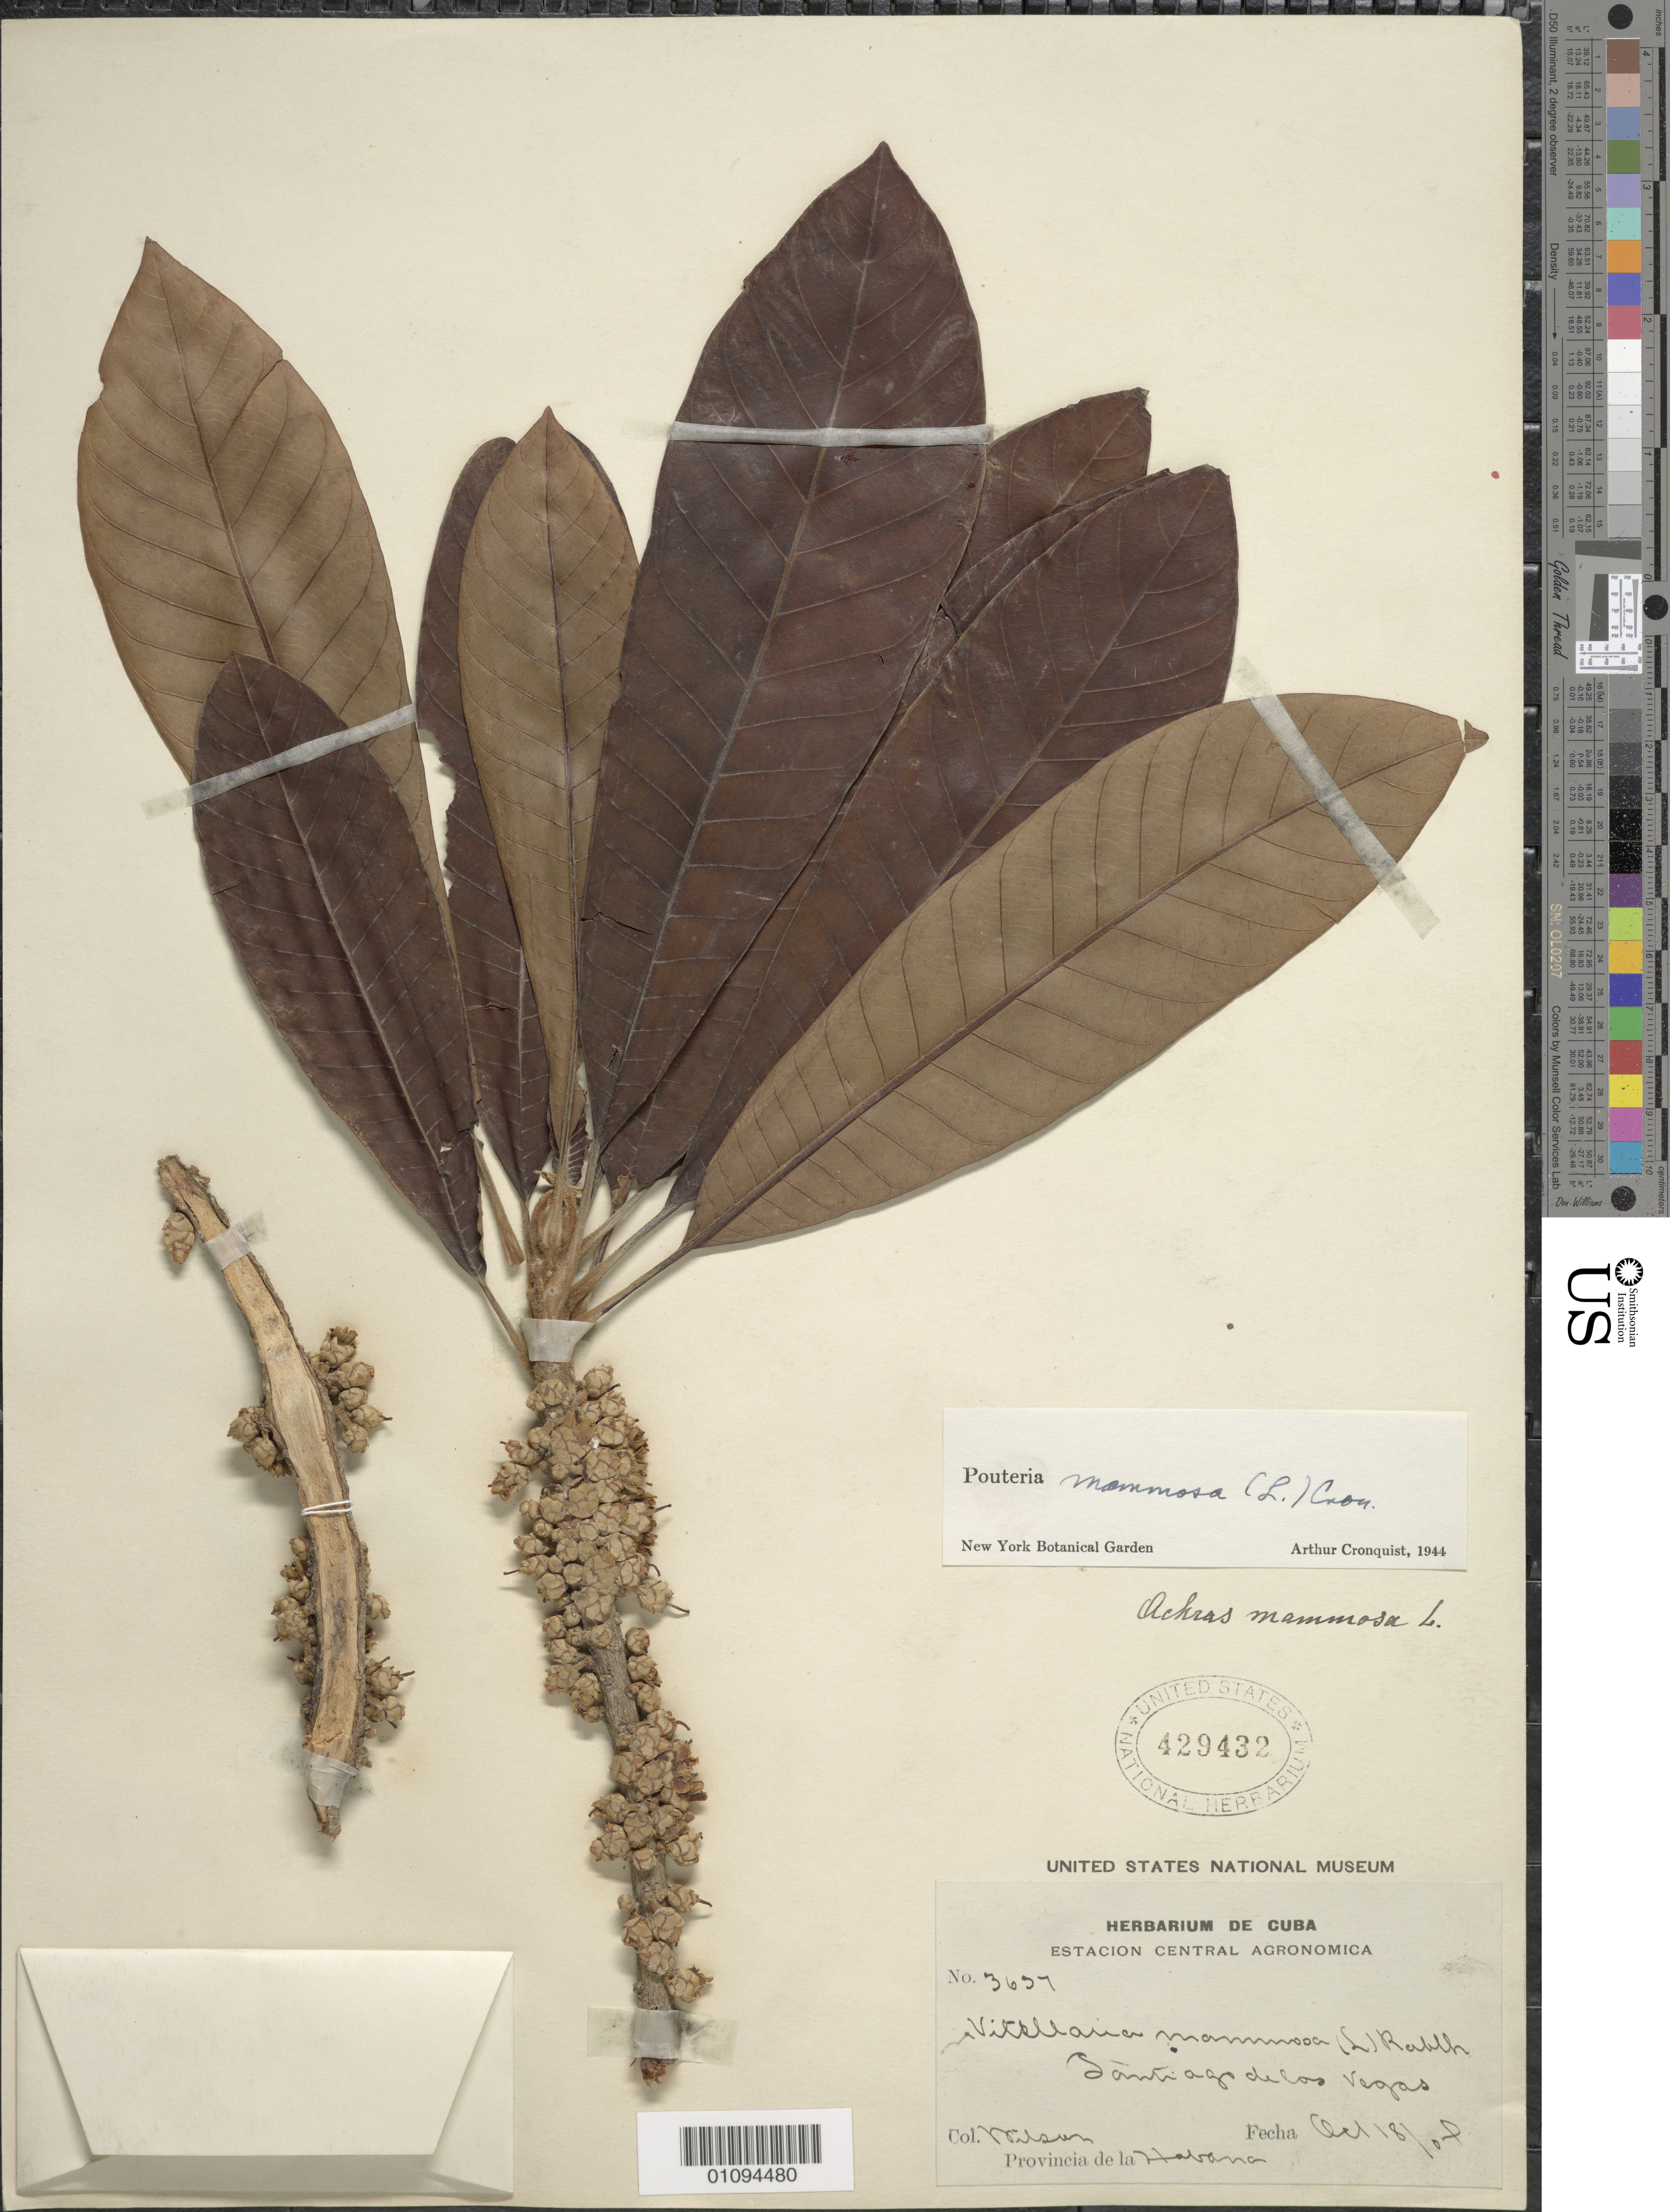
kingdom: Plantae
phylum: Tracheophyta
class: Magnoliopsida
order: Ericales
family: Sapotaceae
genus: Pouteria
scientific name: Pouteria mammosa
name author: (L.) Cronquist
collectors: -- Wilson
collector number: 3657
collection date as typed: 18 Apr 1804 or 18 Apr 1904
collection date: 1804-04-18 or 1904-04-18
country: Cuba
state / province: La Habana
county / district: Municipio Boyeros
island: Cuba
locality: Santiago de las Vegas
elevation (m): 97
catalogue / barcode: US 429432